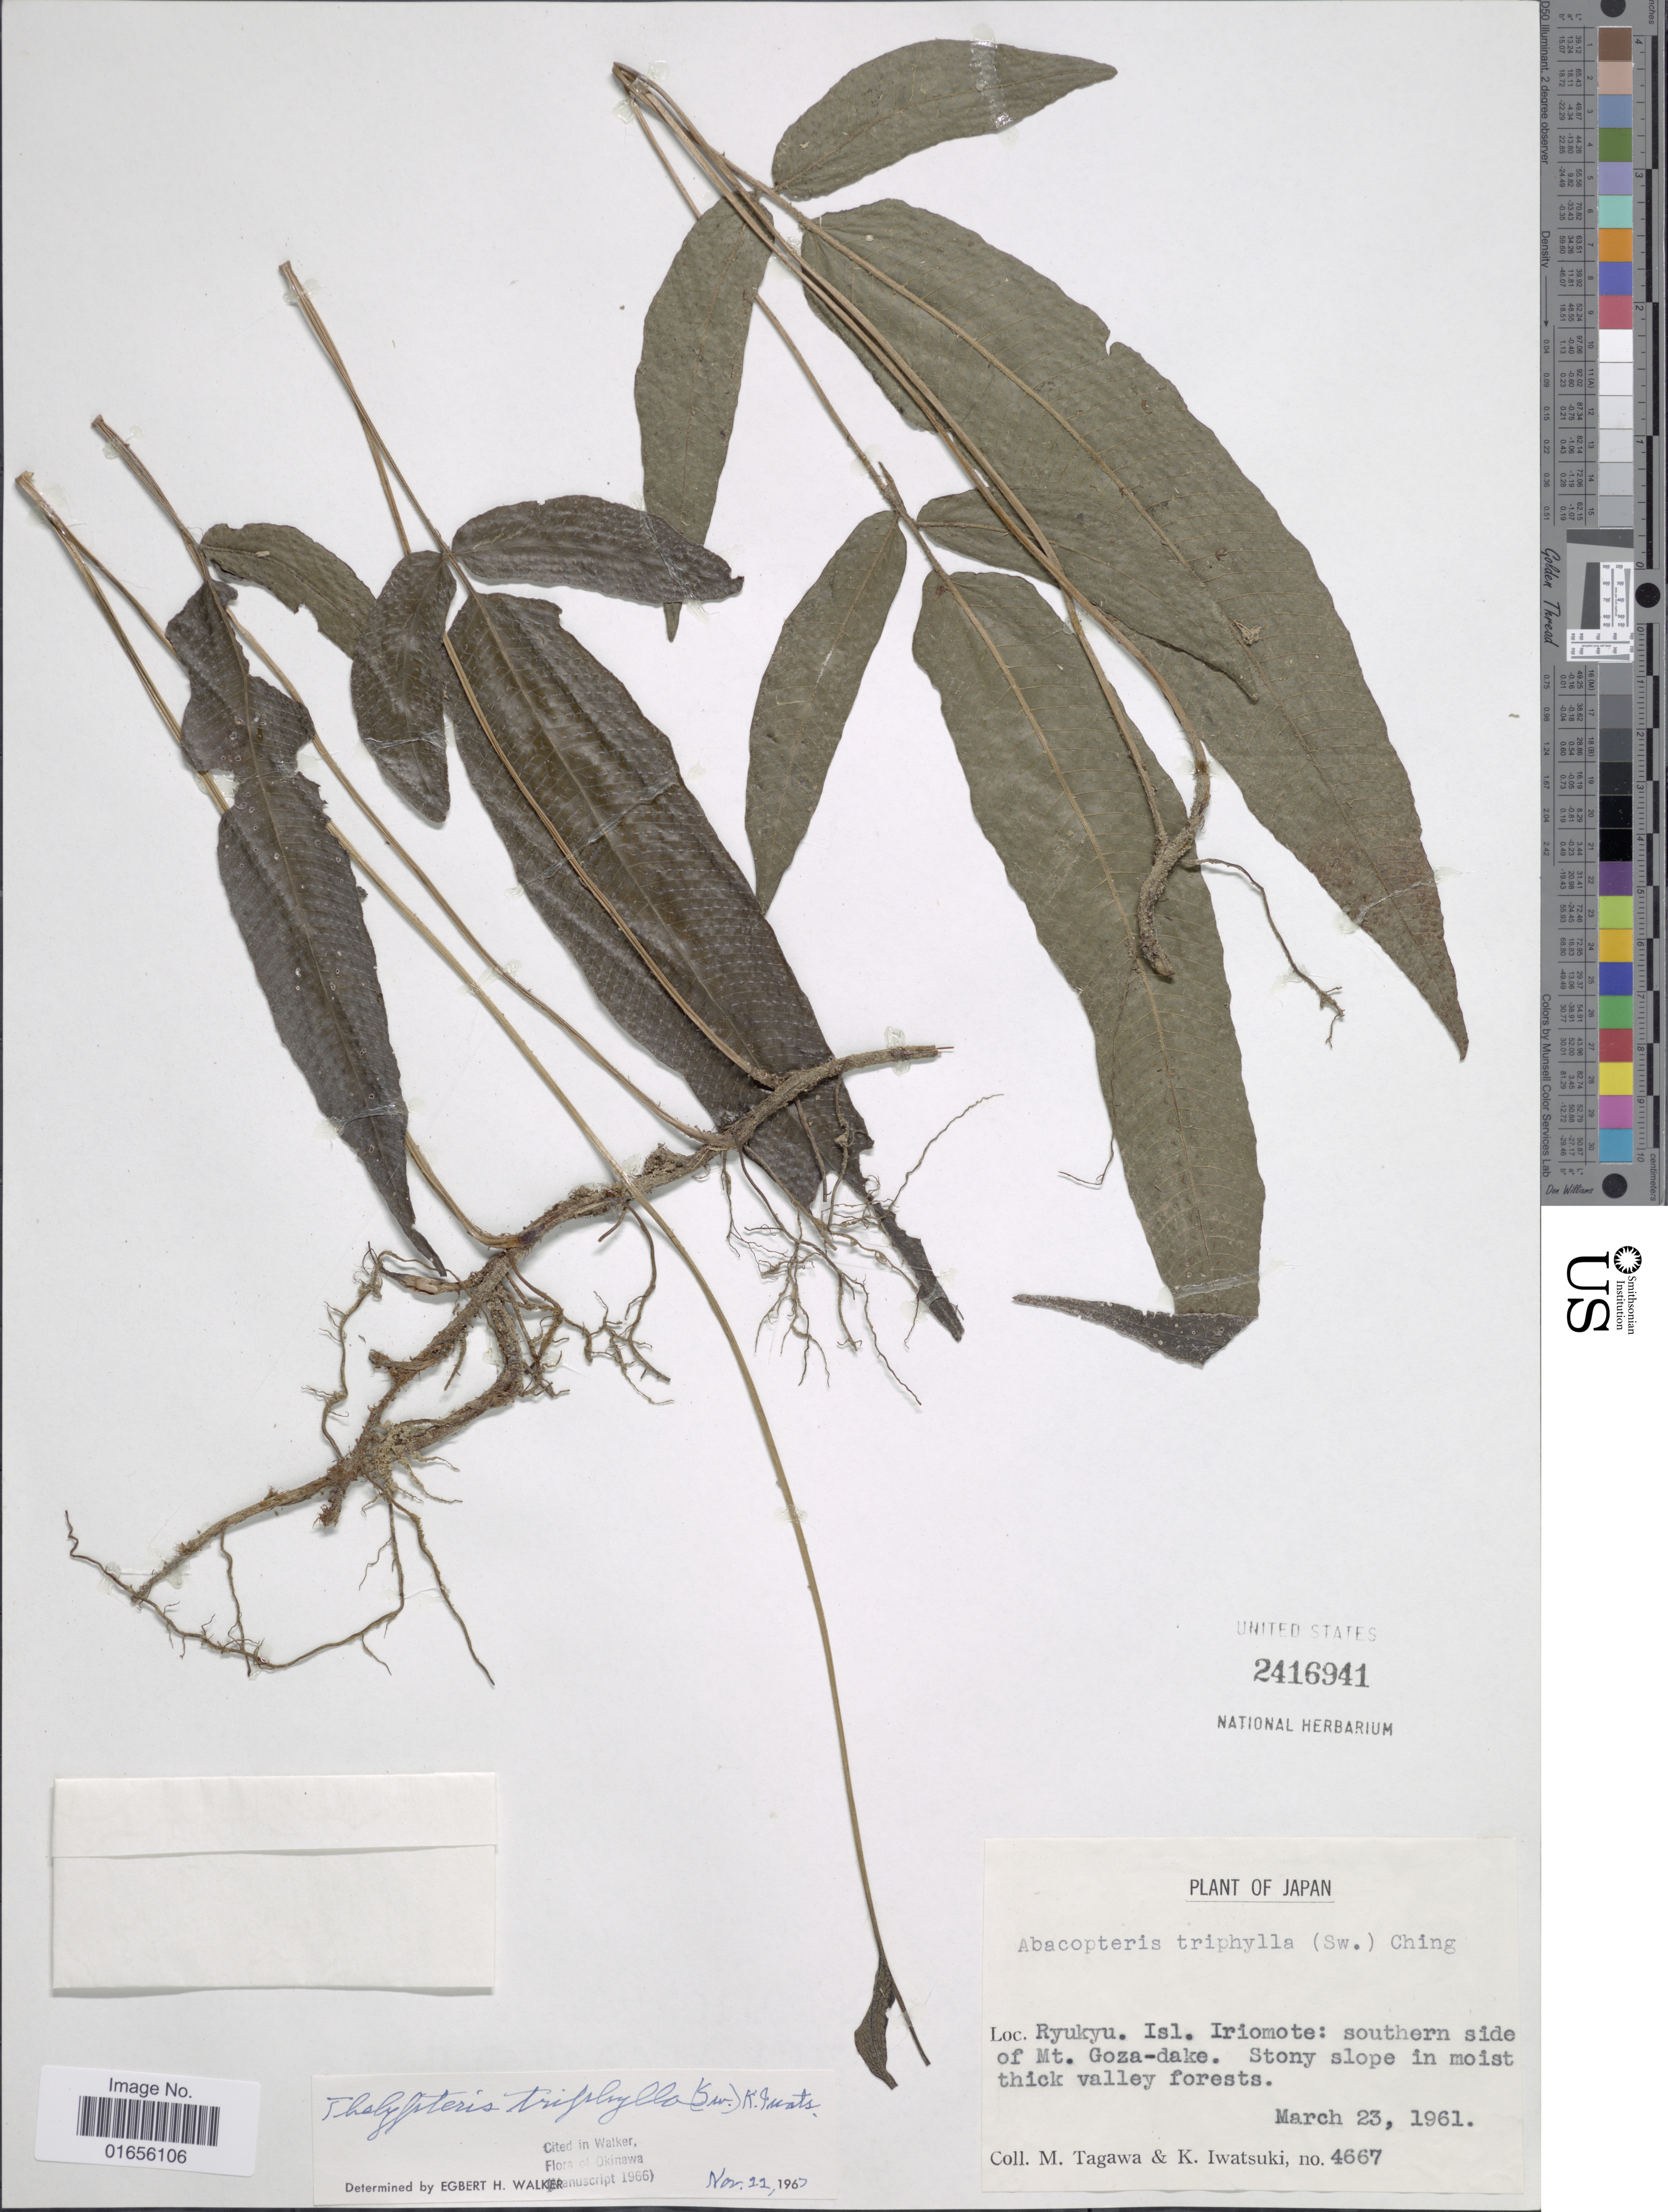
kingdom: Plantae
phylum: Tracheophyta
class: Polypodiopsida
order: Polypodiales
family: Thelypteridaceae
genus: Pronephrium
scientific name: Pronephrium triphyllum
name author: (Sw.) Holttum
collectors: M. Tagawa & K. Iwatsuki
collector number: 4667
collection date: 1961-03-23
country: Japan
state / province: Okinawa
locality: Ryukyu. Isl. Iriomote: Southern side of Mt. Goza-dake. Stony slope in moist thick valley forests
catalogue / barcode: US 2416941